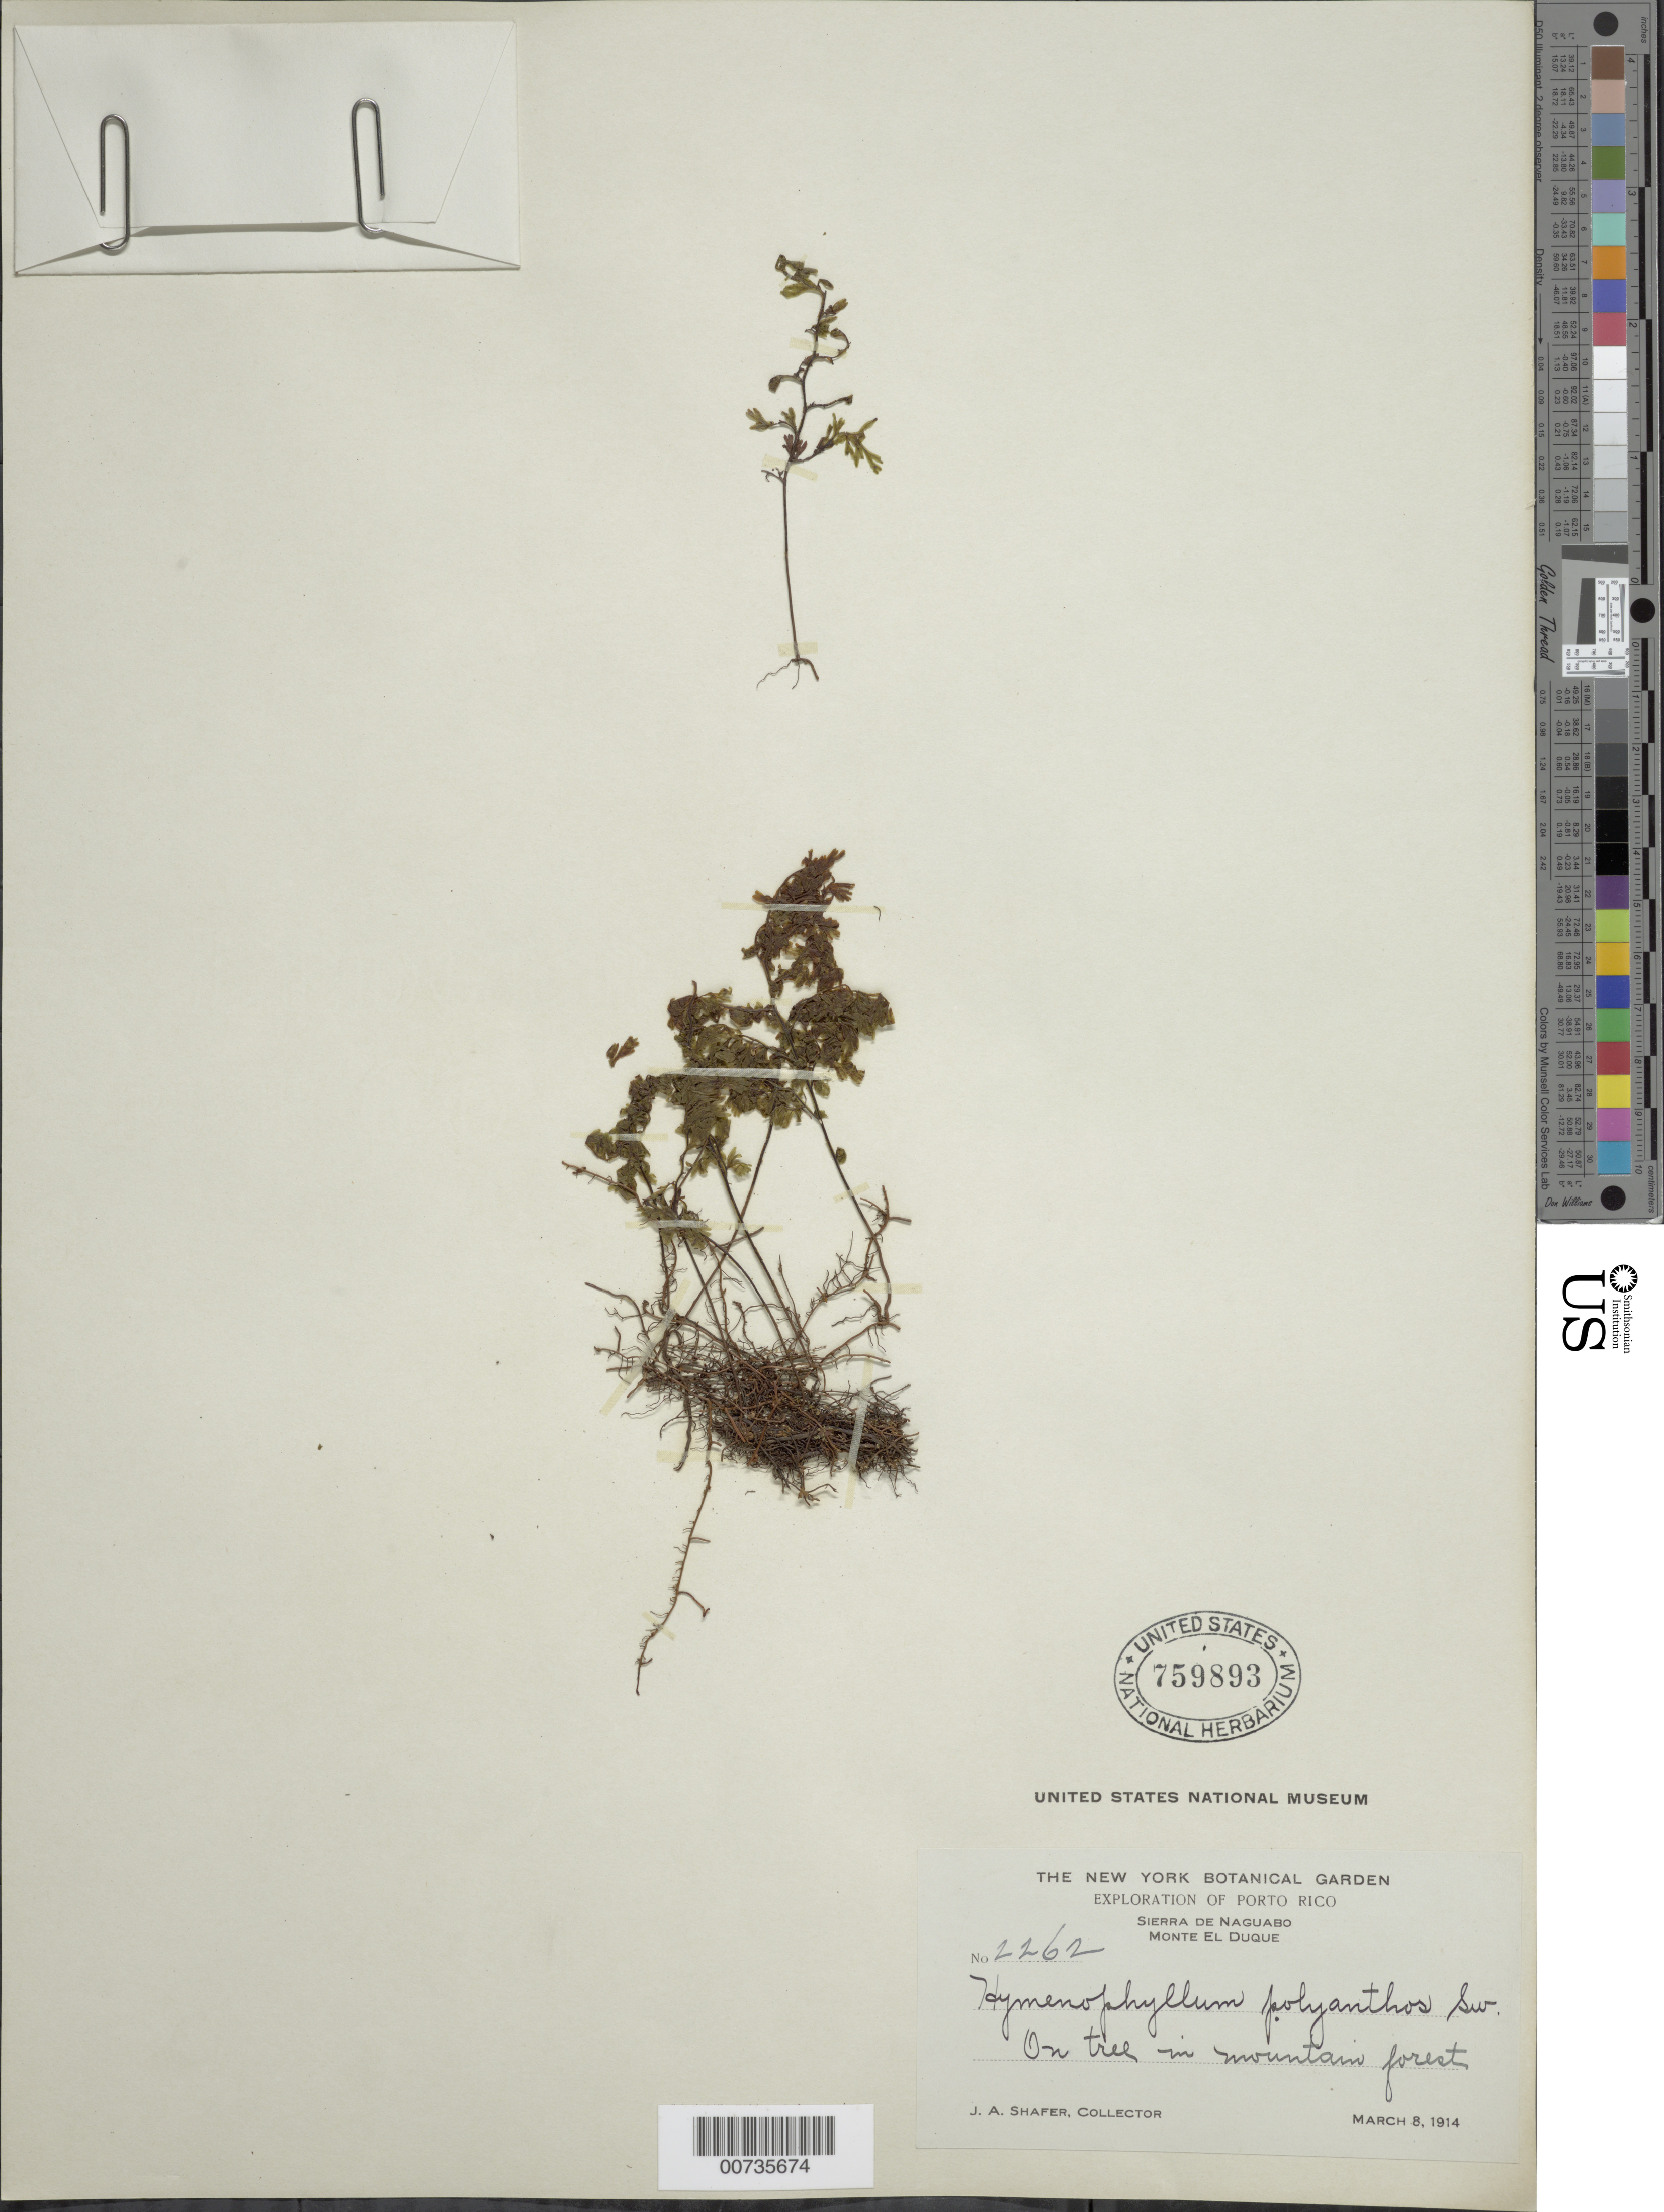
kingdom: Plantae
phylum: Tracheophyta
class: Polypodiopsida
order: Hymenophyllales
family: Hymenophyllaceae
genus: Hymenophyllum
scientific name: Hymenophyllum polyanthos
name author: (Sw.) Sw.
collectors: J. A. Shafer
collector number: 2262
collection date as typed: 08 Mar 1914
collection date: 1914-03-08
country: Puerto Rico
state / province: Naguabo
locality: Sierra de Naguabo, Monte el Duque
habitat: On tree in mountain forest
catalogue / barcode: US 759893